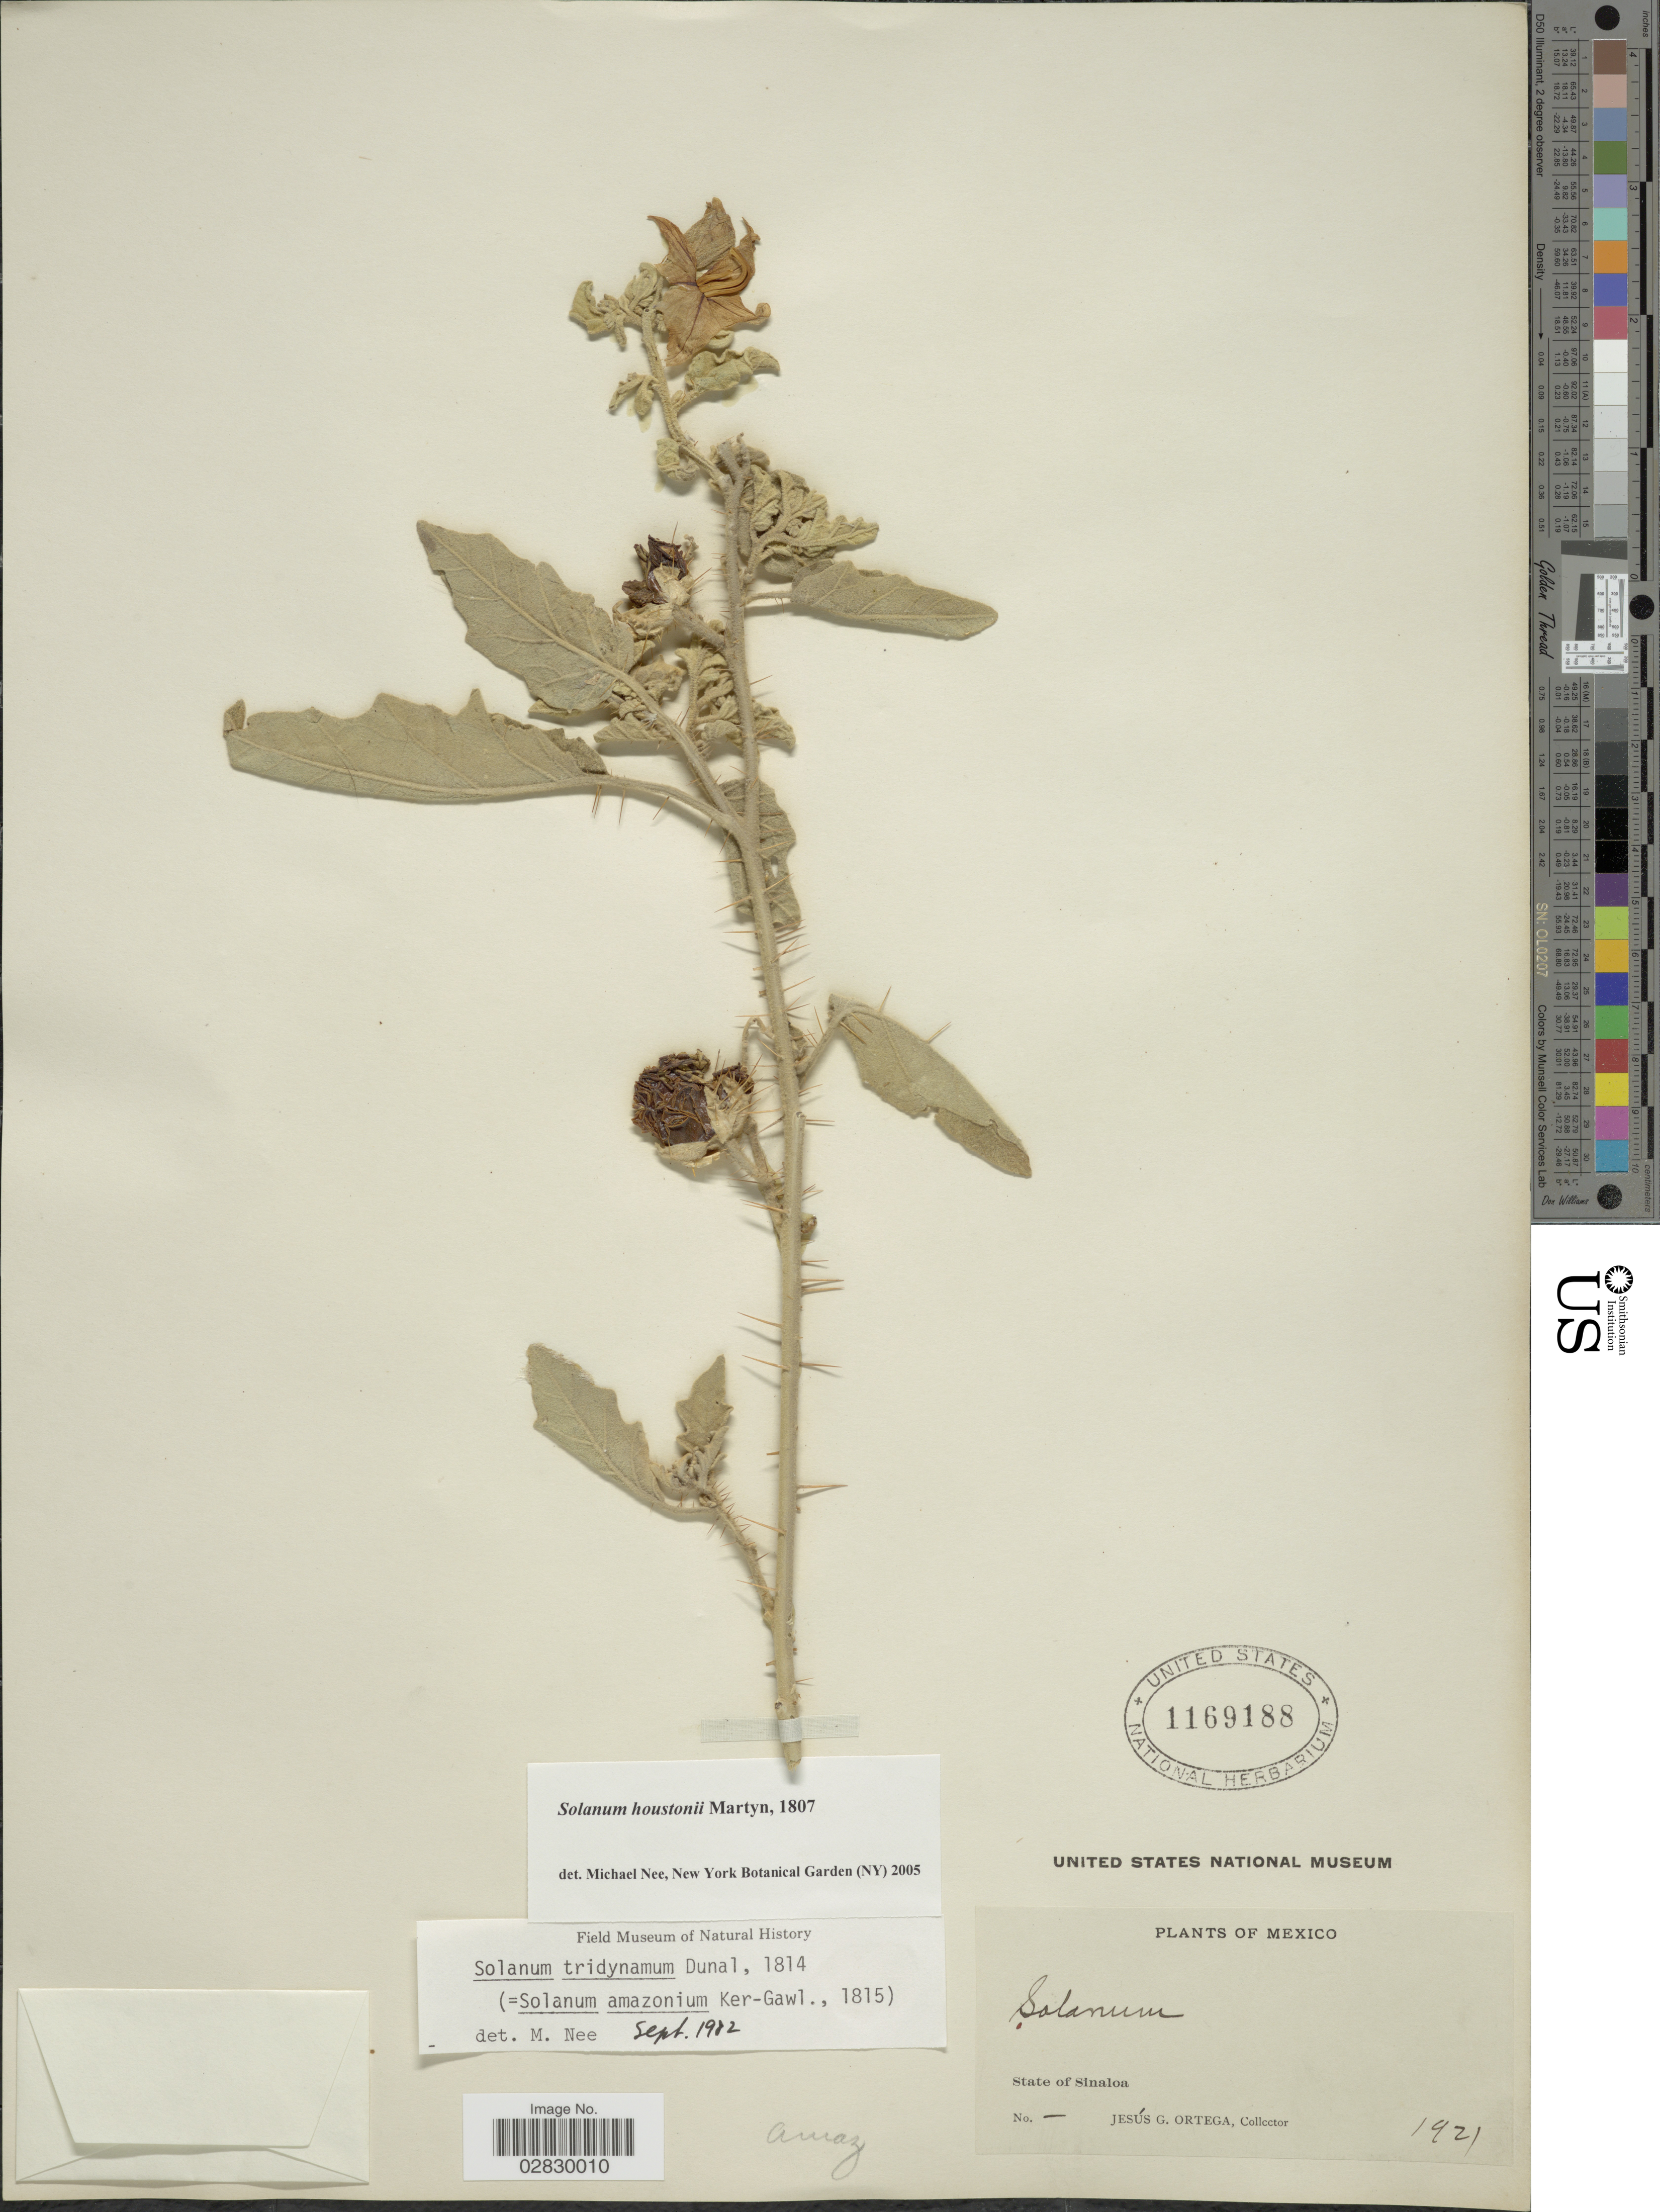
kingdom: Plantae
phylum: Tracheophyta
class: Magnoliopsida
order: Solanales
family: Solanaceae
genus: Solanum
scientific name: Solanum houstonii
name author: Dunal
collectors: J. Ortega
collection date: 1921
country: Mexico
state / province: Sinaloa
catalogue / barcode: US 1169188